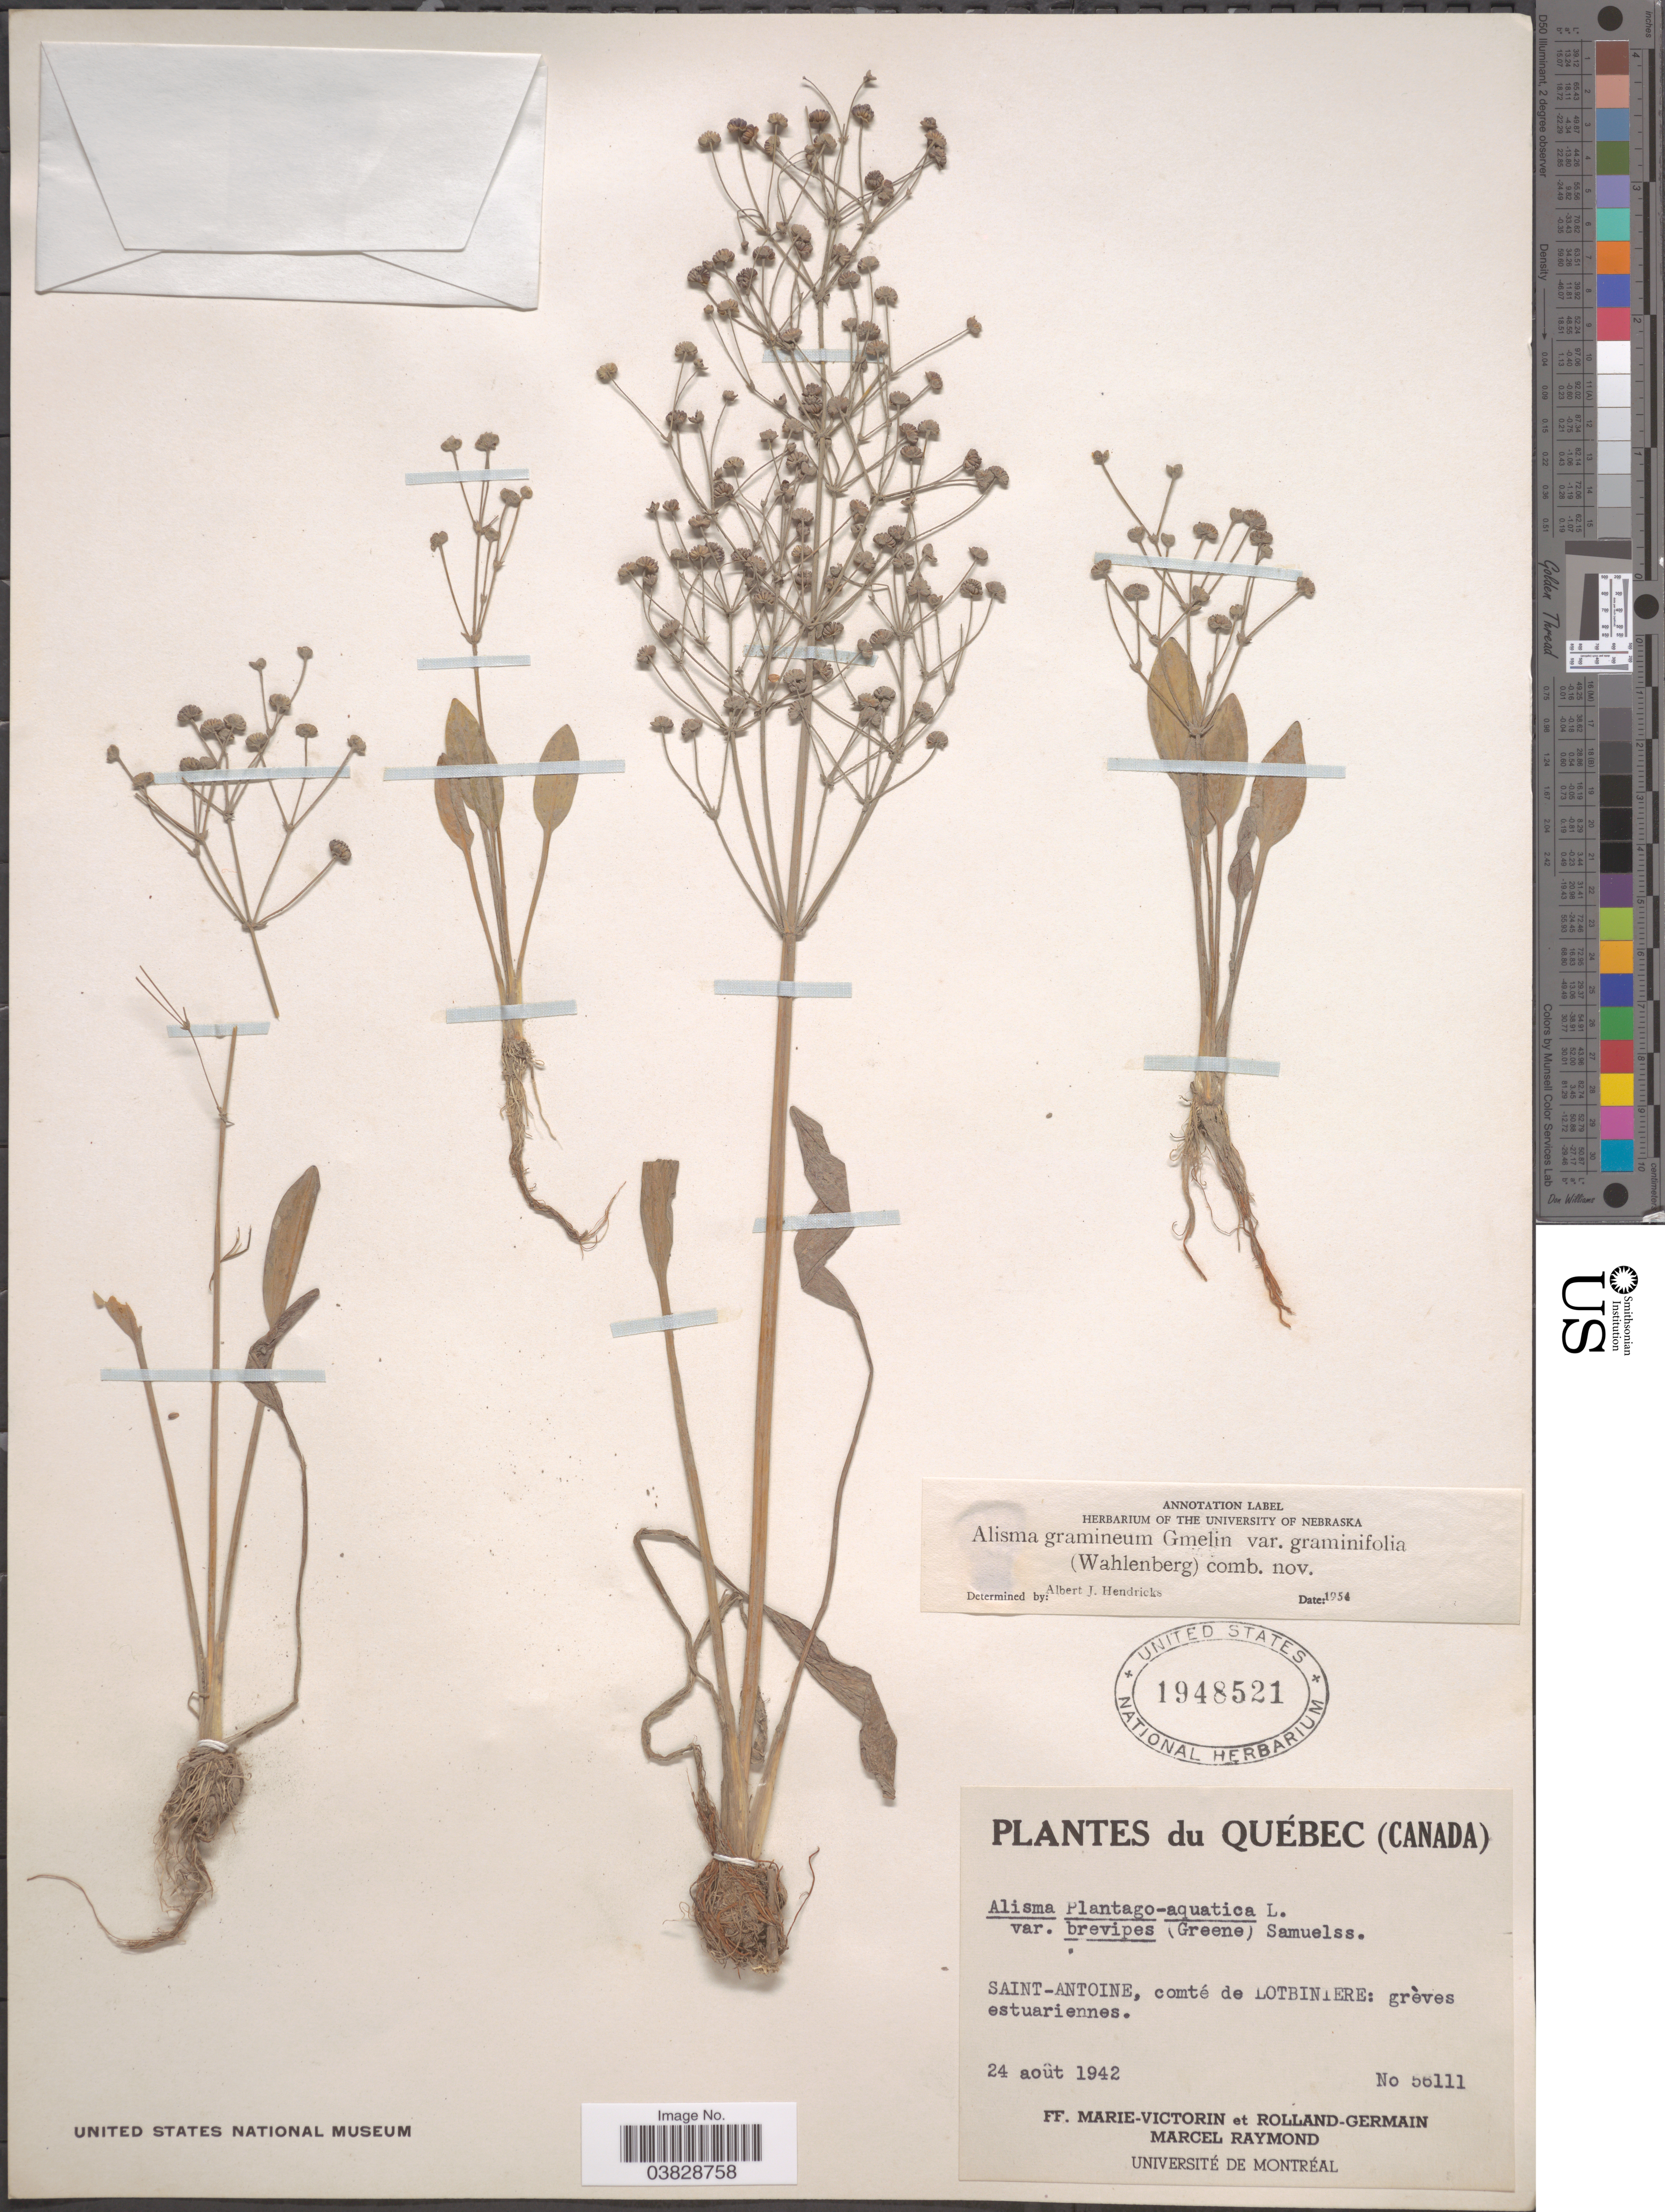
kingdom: Plantae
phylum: Tracheophyta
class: Liliopsida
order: Alismatales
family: Alismataceae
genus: Alisma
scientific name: Alisma gramineum var. graminifolia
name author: (Wahlenb.) A.J.Hendricks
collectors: F. Marie-Victorin, Rolland-Germain & M. Raymond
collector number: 56111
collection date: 1942-08-24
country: Canada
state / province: Quebec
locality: Asint-Antoine, comté de Lotbiniere: grèves estuariennes.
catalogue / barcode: US 1948521